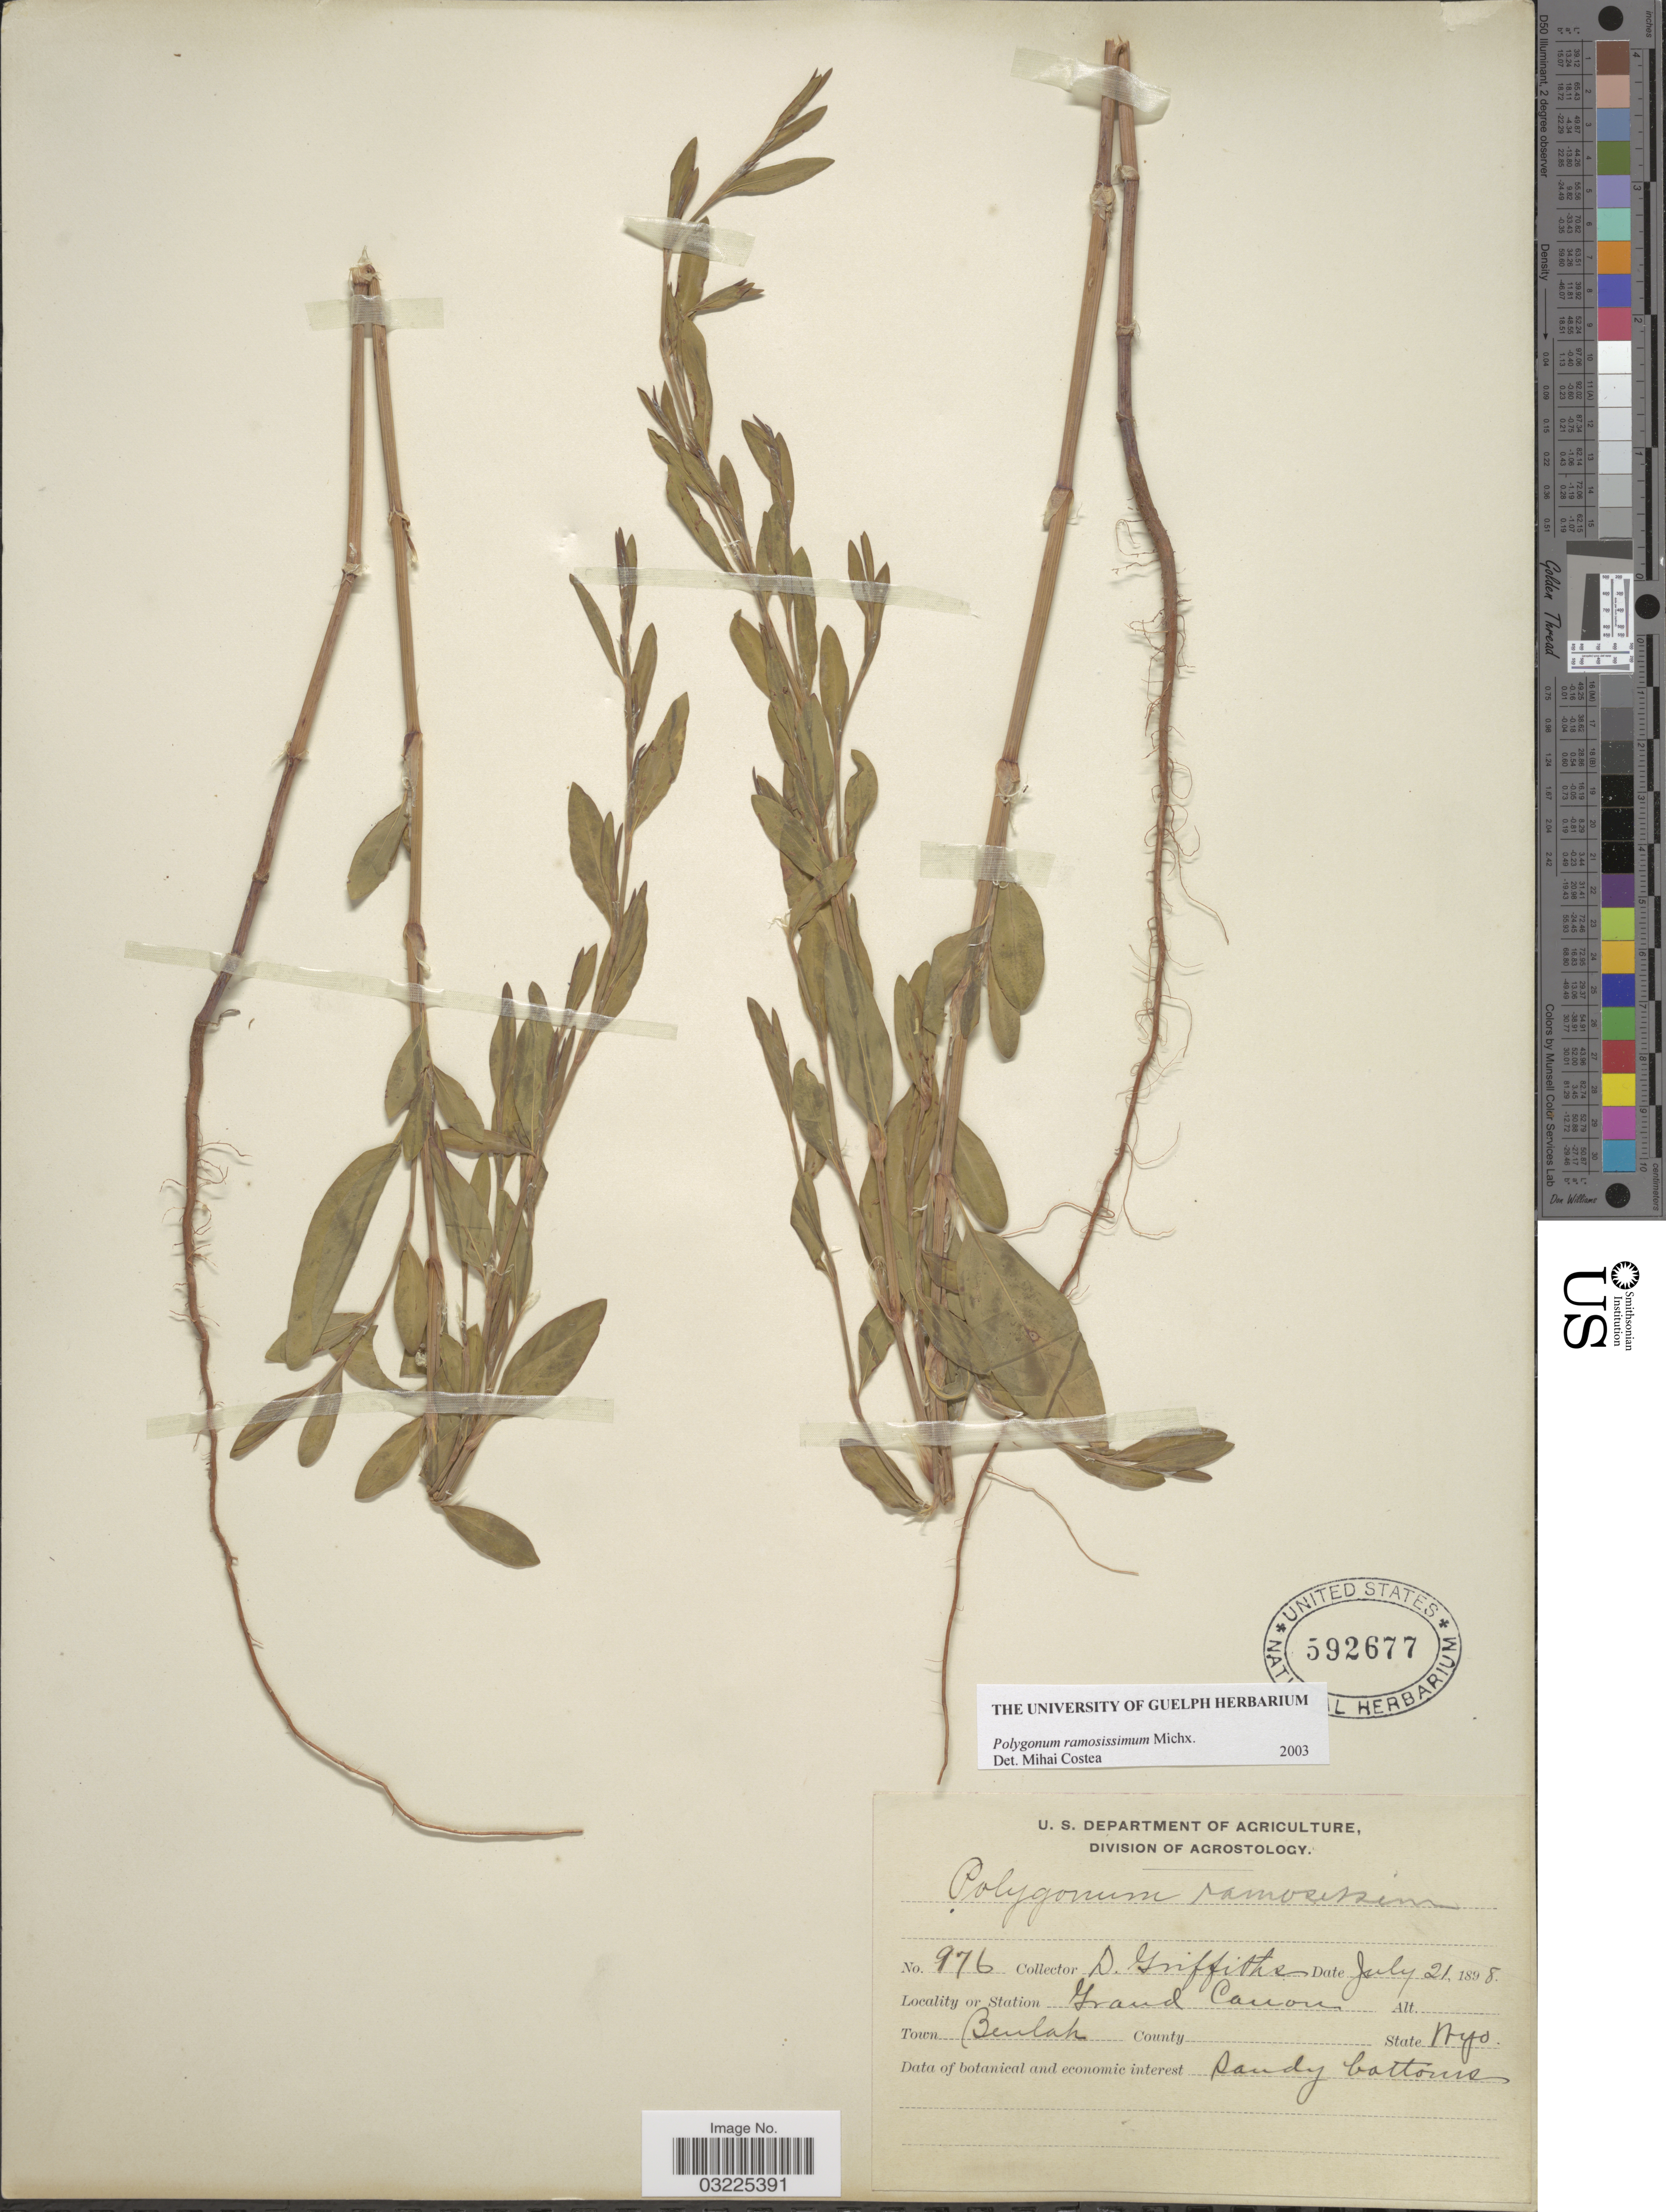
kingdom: Plantae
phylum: Tracheophyta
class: Magnoliopsida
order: Caryophyllales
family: Polygonaceae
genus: Polygonum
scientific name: Polygonum ramosissimum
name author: Michx.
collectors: D. Griffiths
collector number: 976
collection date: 1898-07-21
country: United States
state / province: Wyoming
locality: Station Grand Canon. Beulah.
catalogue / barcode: US 592677